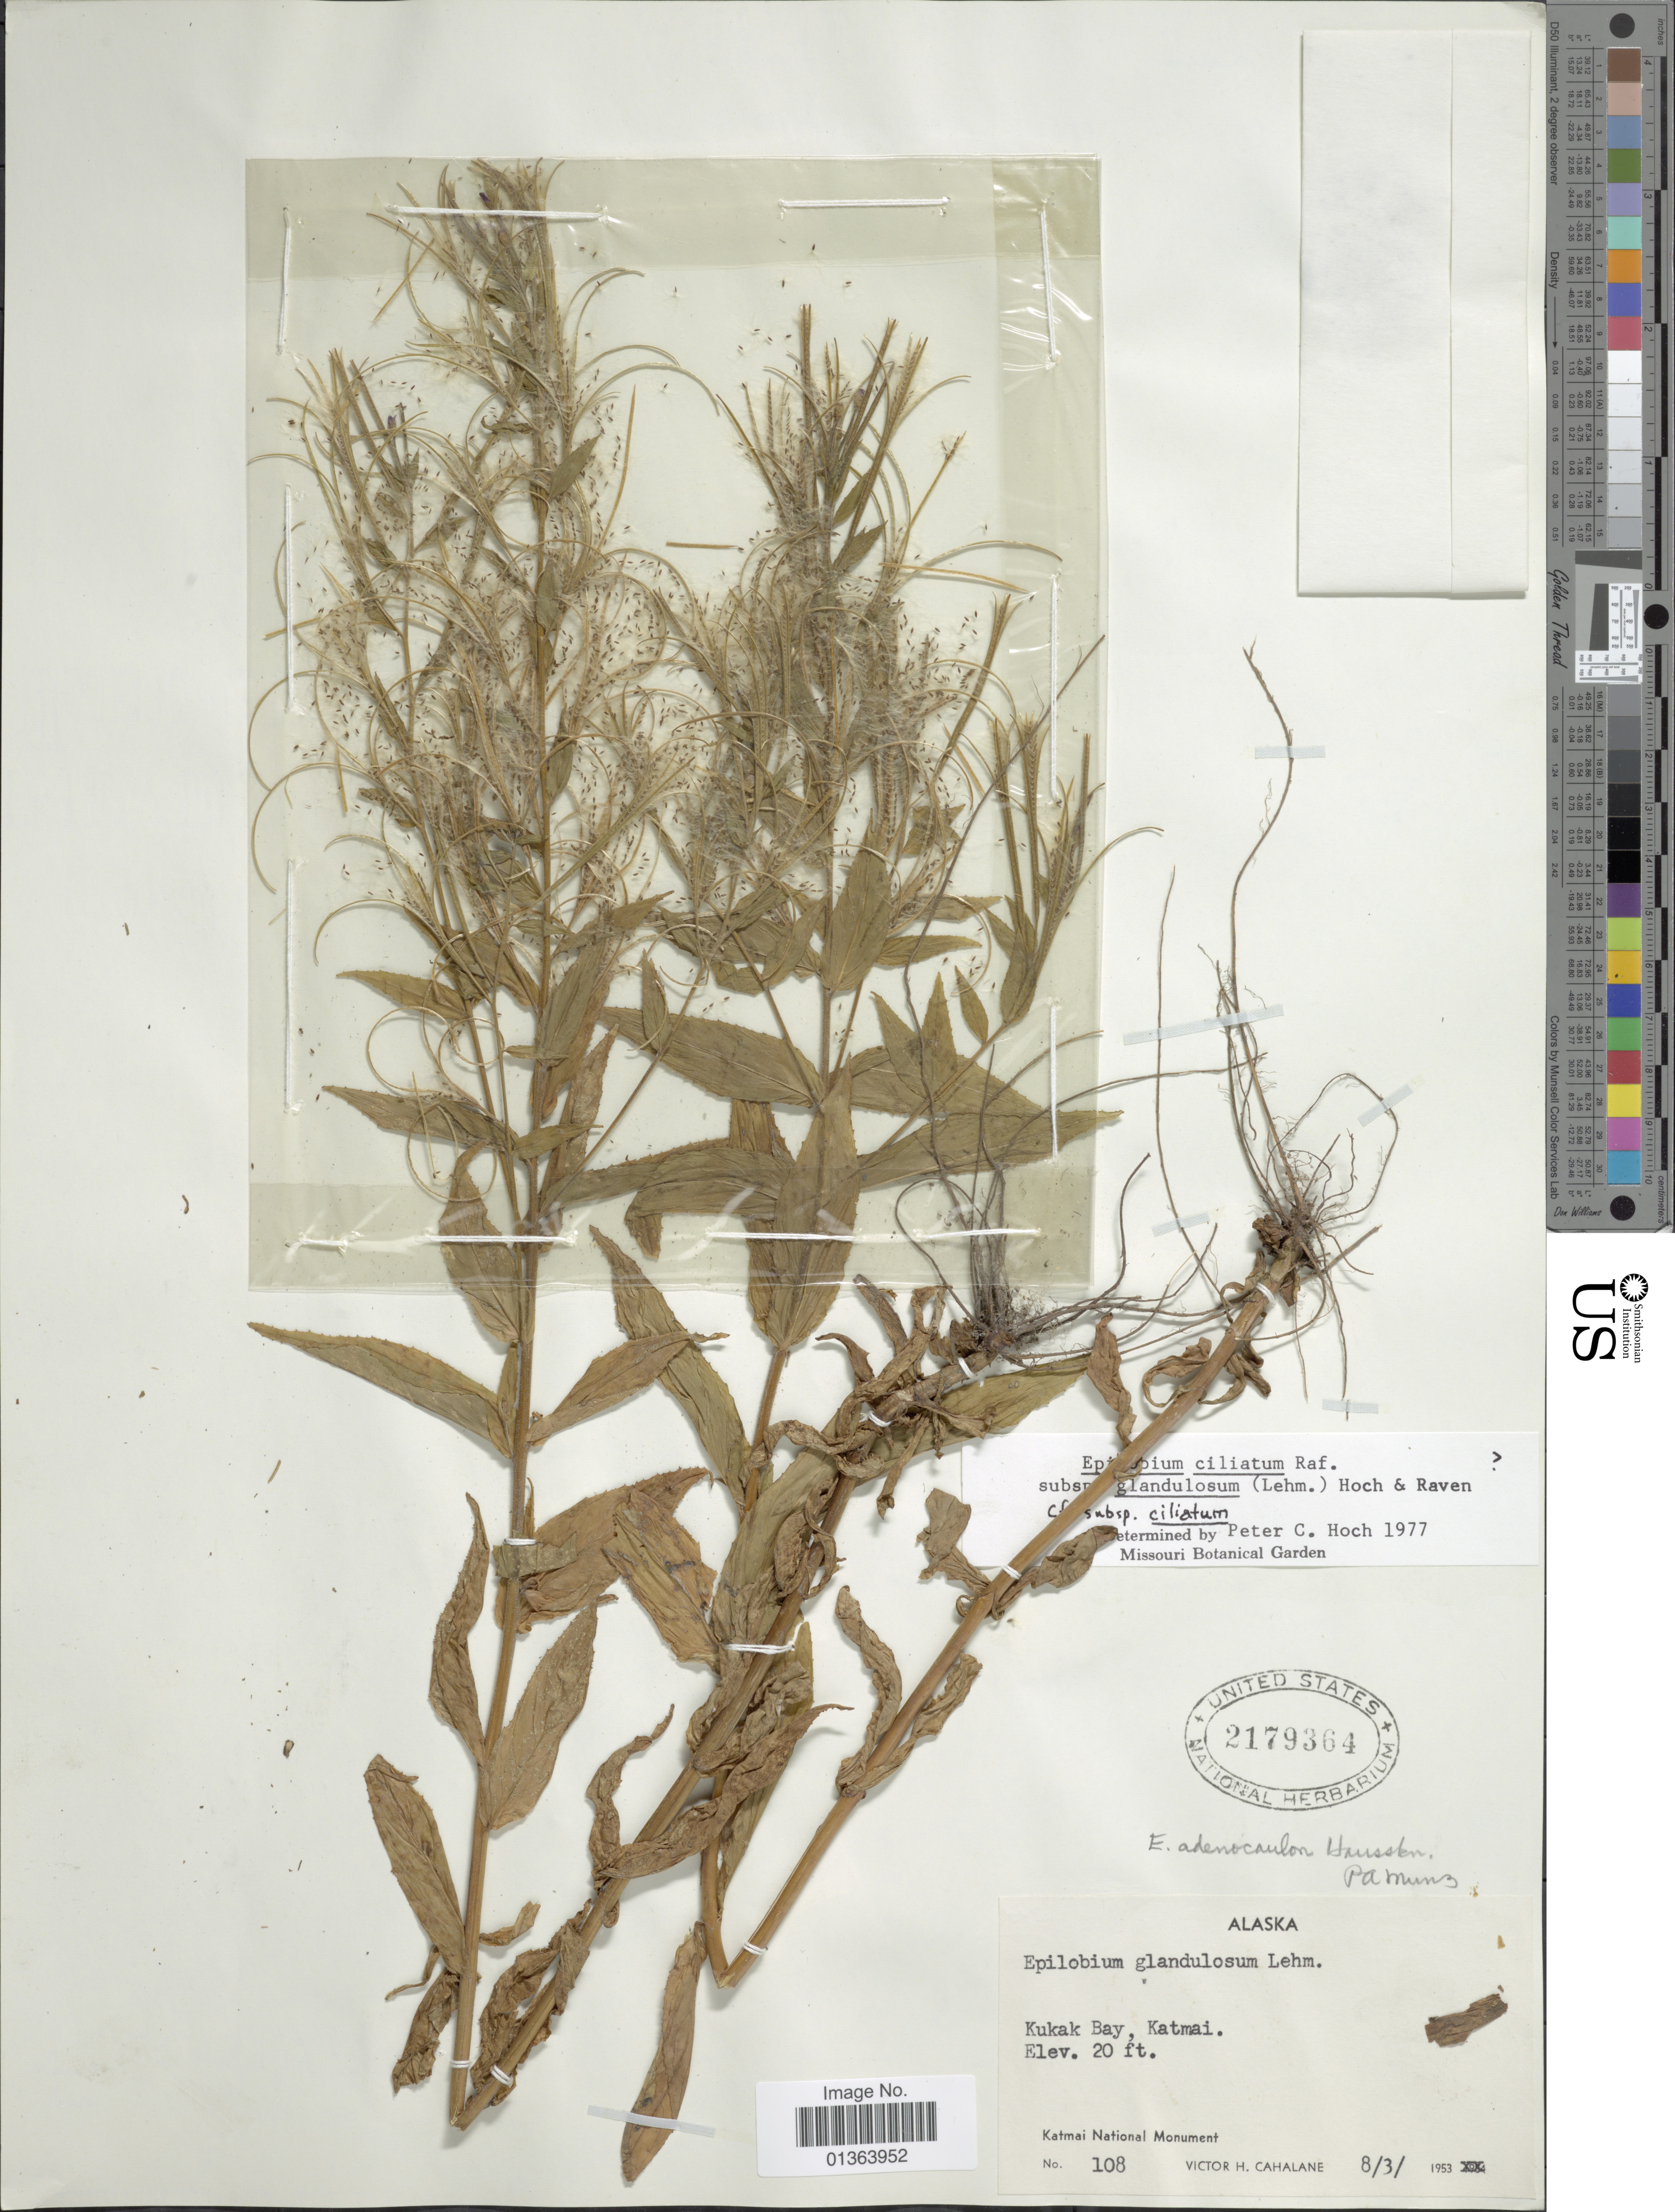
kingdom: Plantae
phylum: Tracheophyta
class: Magnoliopsida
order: Myrtales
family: Onagraceae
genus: Epilobium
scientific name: Epilobium ciliatum subsp. glandulosum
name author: (Lehm.) Hoch & P.H. Raven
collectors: V. Cahalane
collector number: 108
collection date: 1953-03-08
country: United States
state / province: Alaska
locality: Kukak Bay, Katmai.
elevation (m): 6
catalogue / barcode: US 2179364